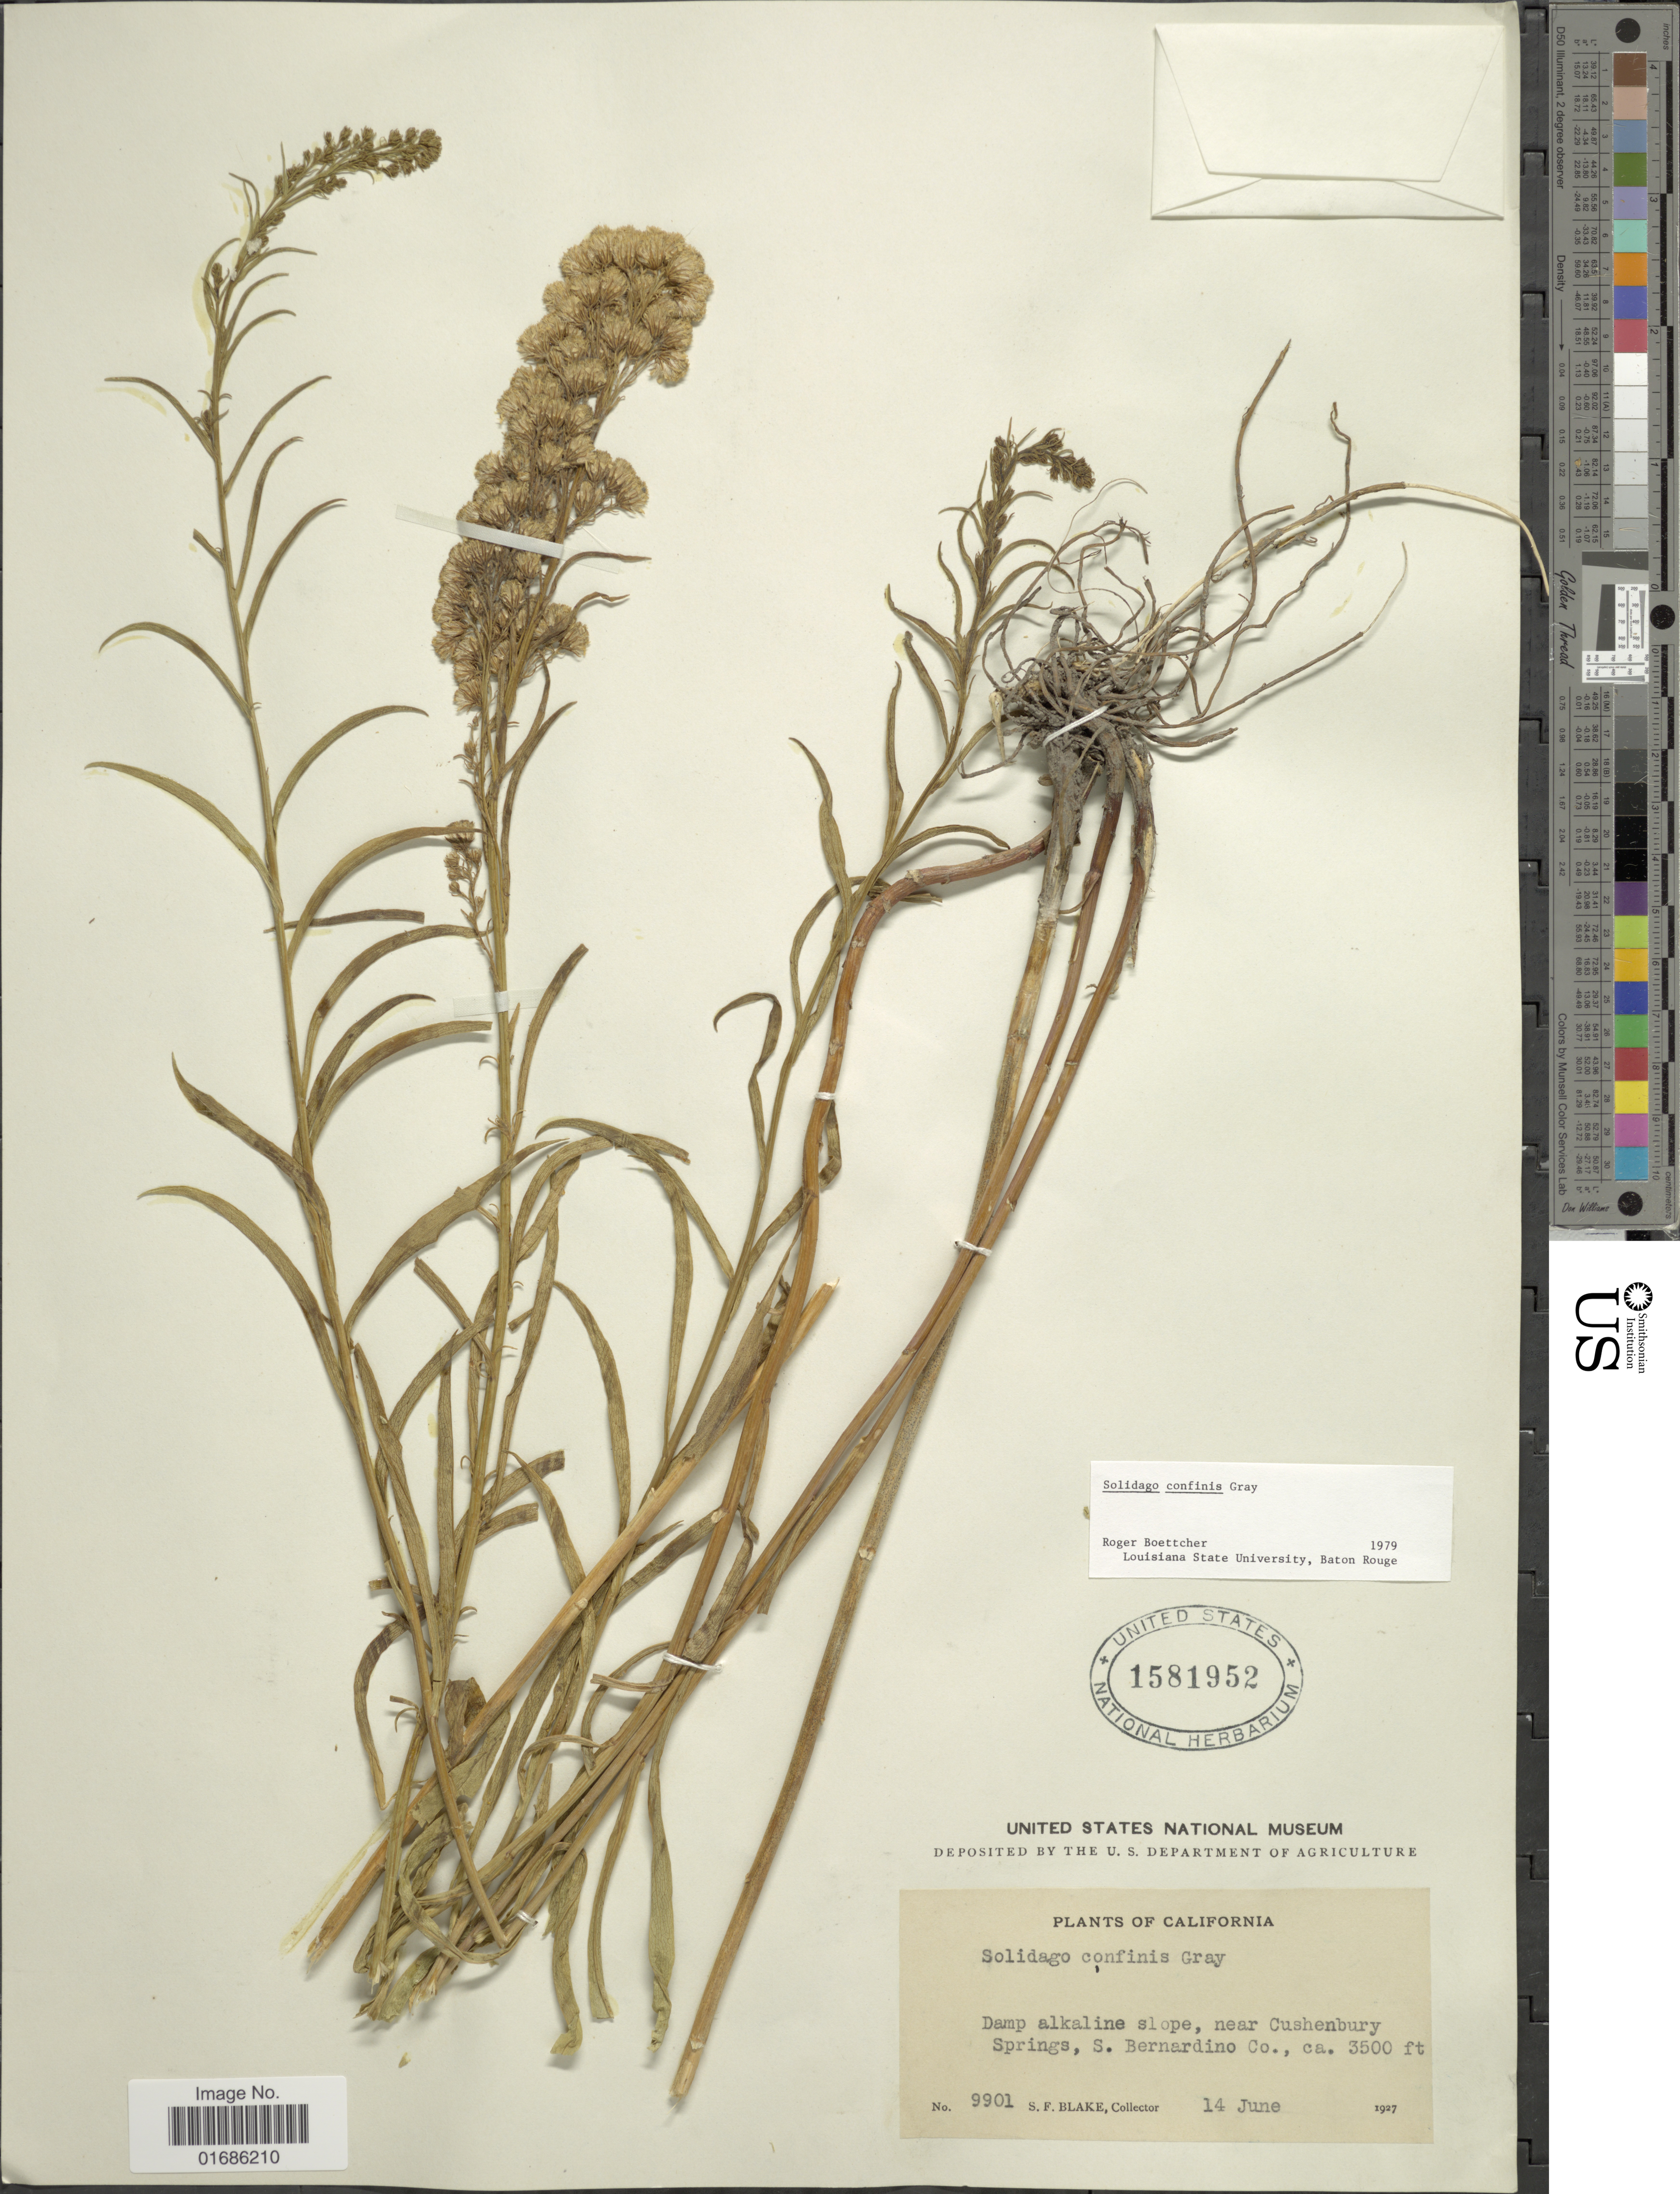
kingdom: Plantae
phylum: Tracheophyta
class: Magnoliopsida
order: Asterales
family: Asteraceae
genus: Solidago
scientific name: Solidago confinis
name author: A. Gray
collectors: S. Blake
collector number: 9901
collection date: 1927-06-14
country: United States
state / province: California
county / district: San Bernardino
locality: Damp alkaline slope, near Cushenbury Springs, S. Bernardino Co.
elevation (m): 1067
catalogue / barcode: US 1581952